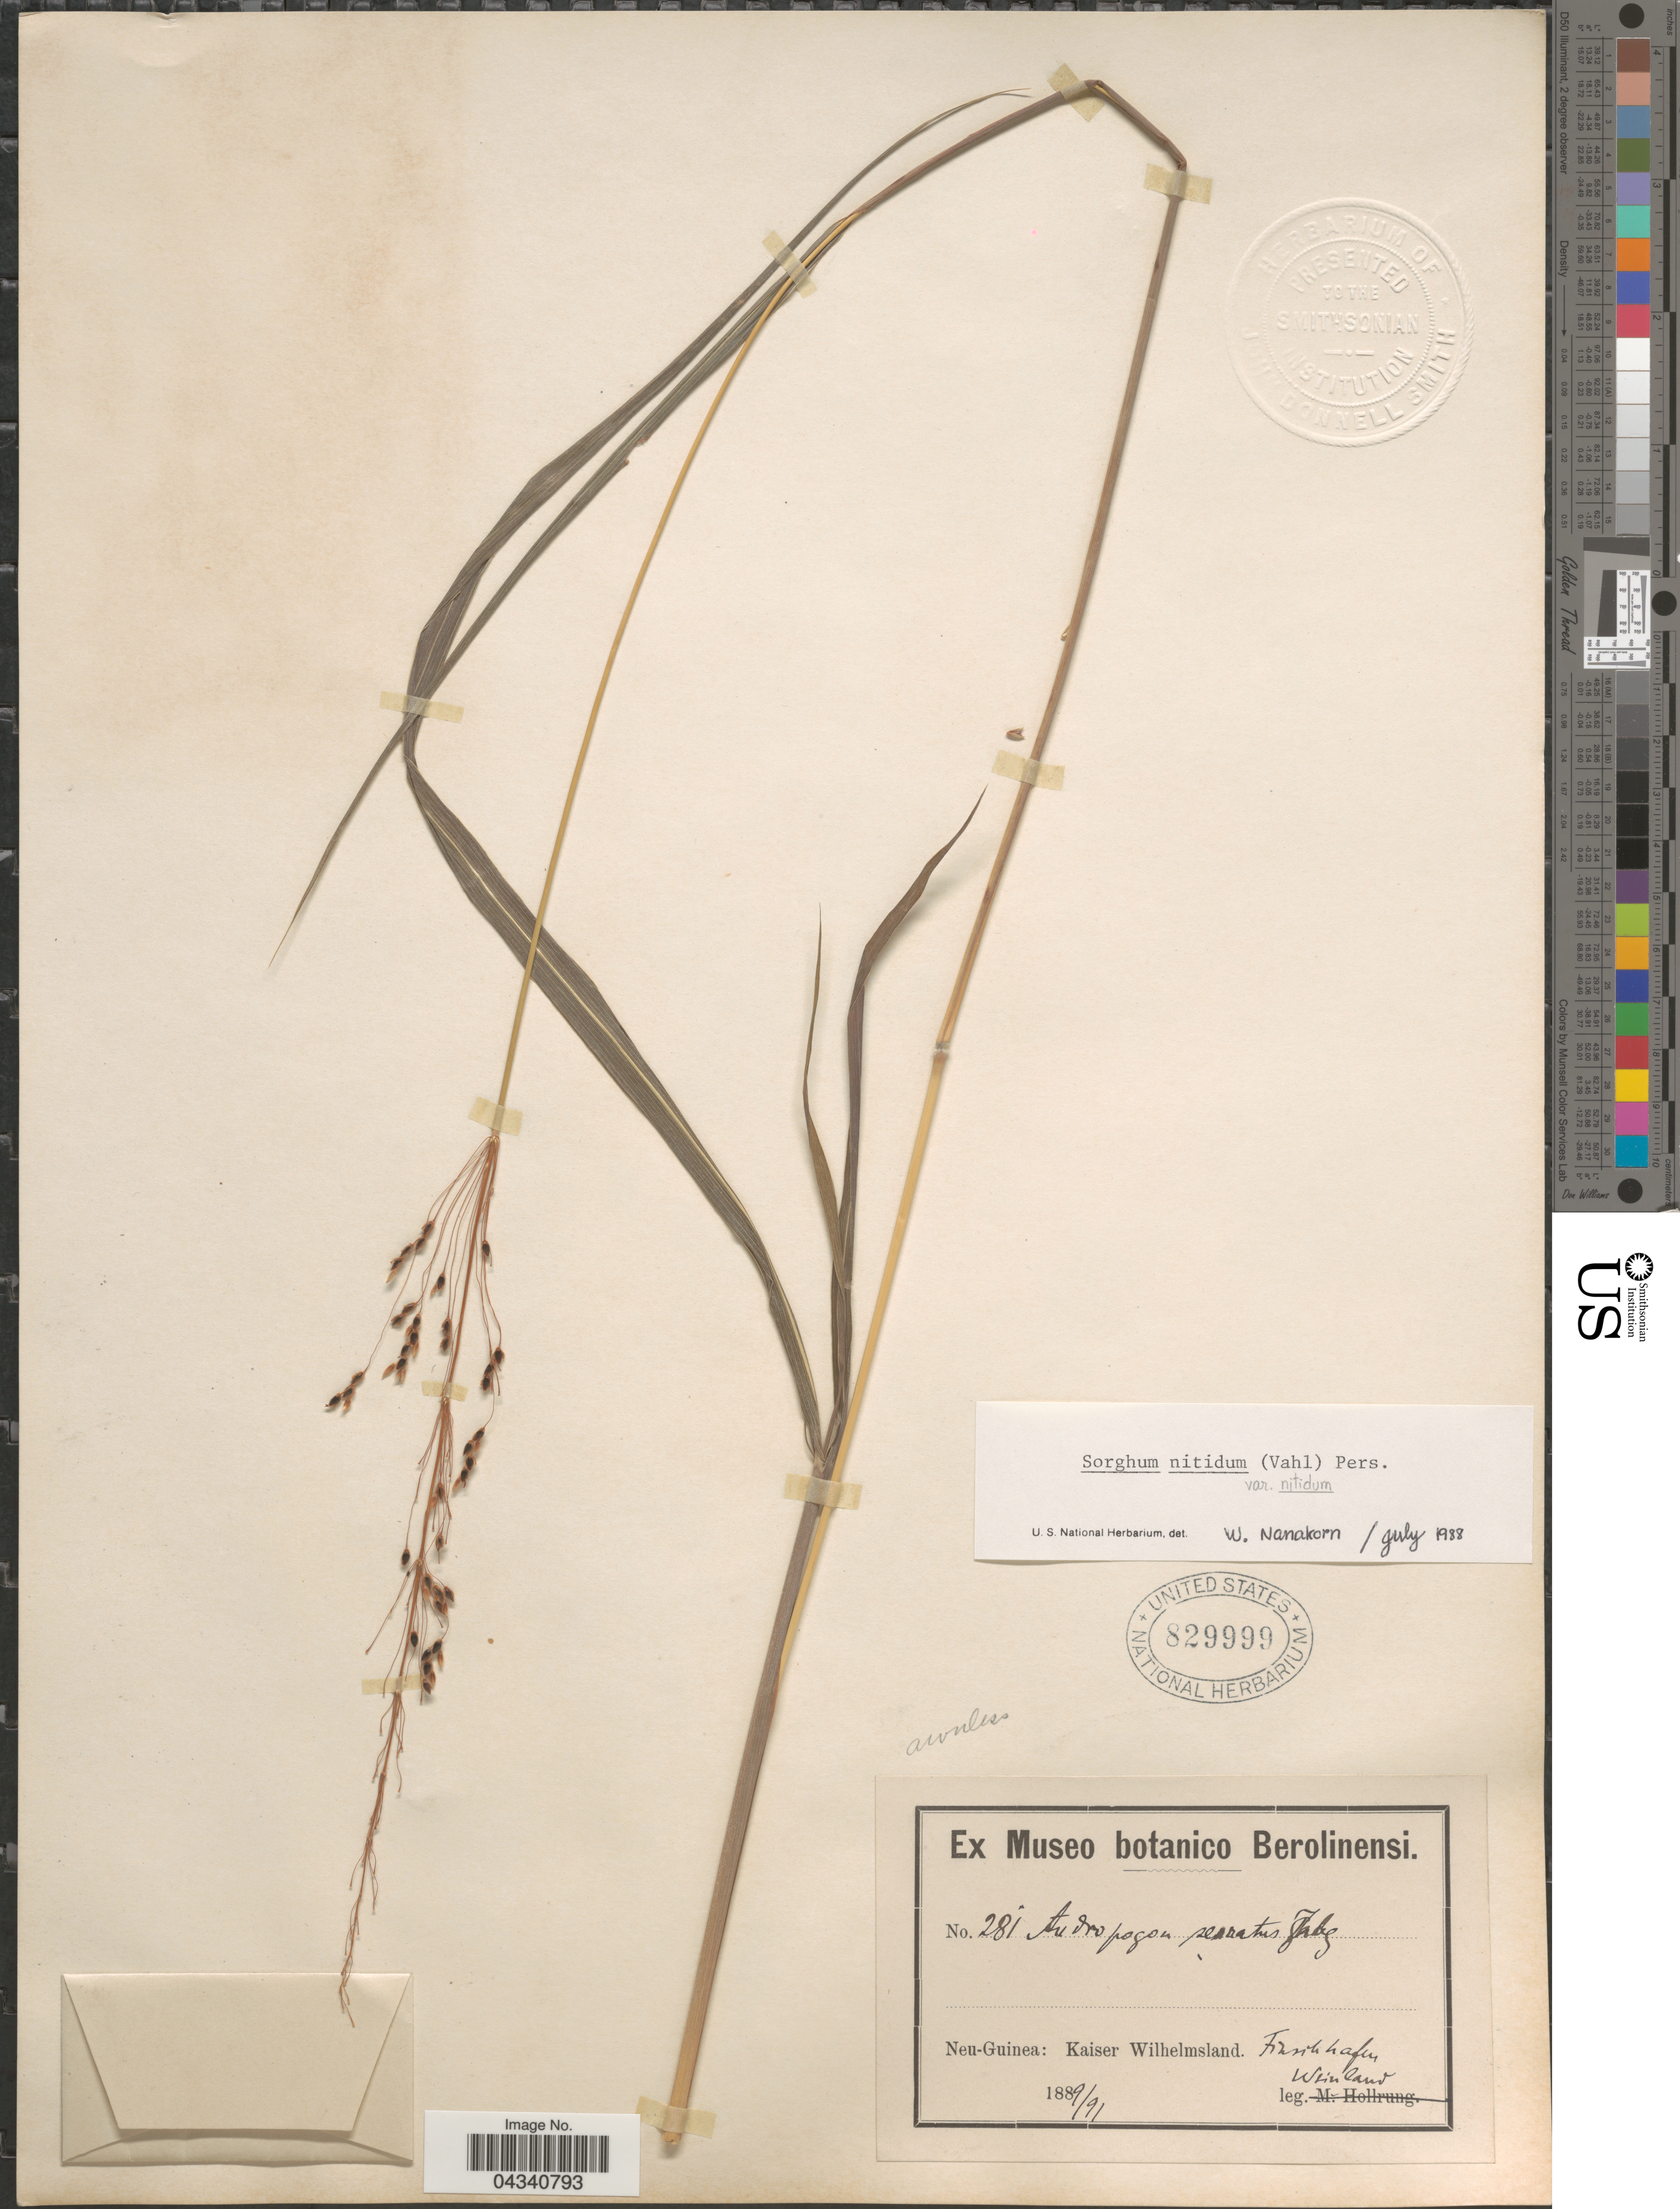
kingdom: Plantae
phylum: Tracheophyta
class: Liliopsida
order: Poales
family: Poaceae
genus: Sorghum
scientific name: Sorghum nitidum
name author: (Vahl) Pers.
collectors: Weinland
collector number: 281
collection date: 1889/1891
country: Papua New Guinea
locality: Neu-Guinea: Kaiser Wilhelmsland. [illegible text]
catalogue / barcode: US 829999